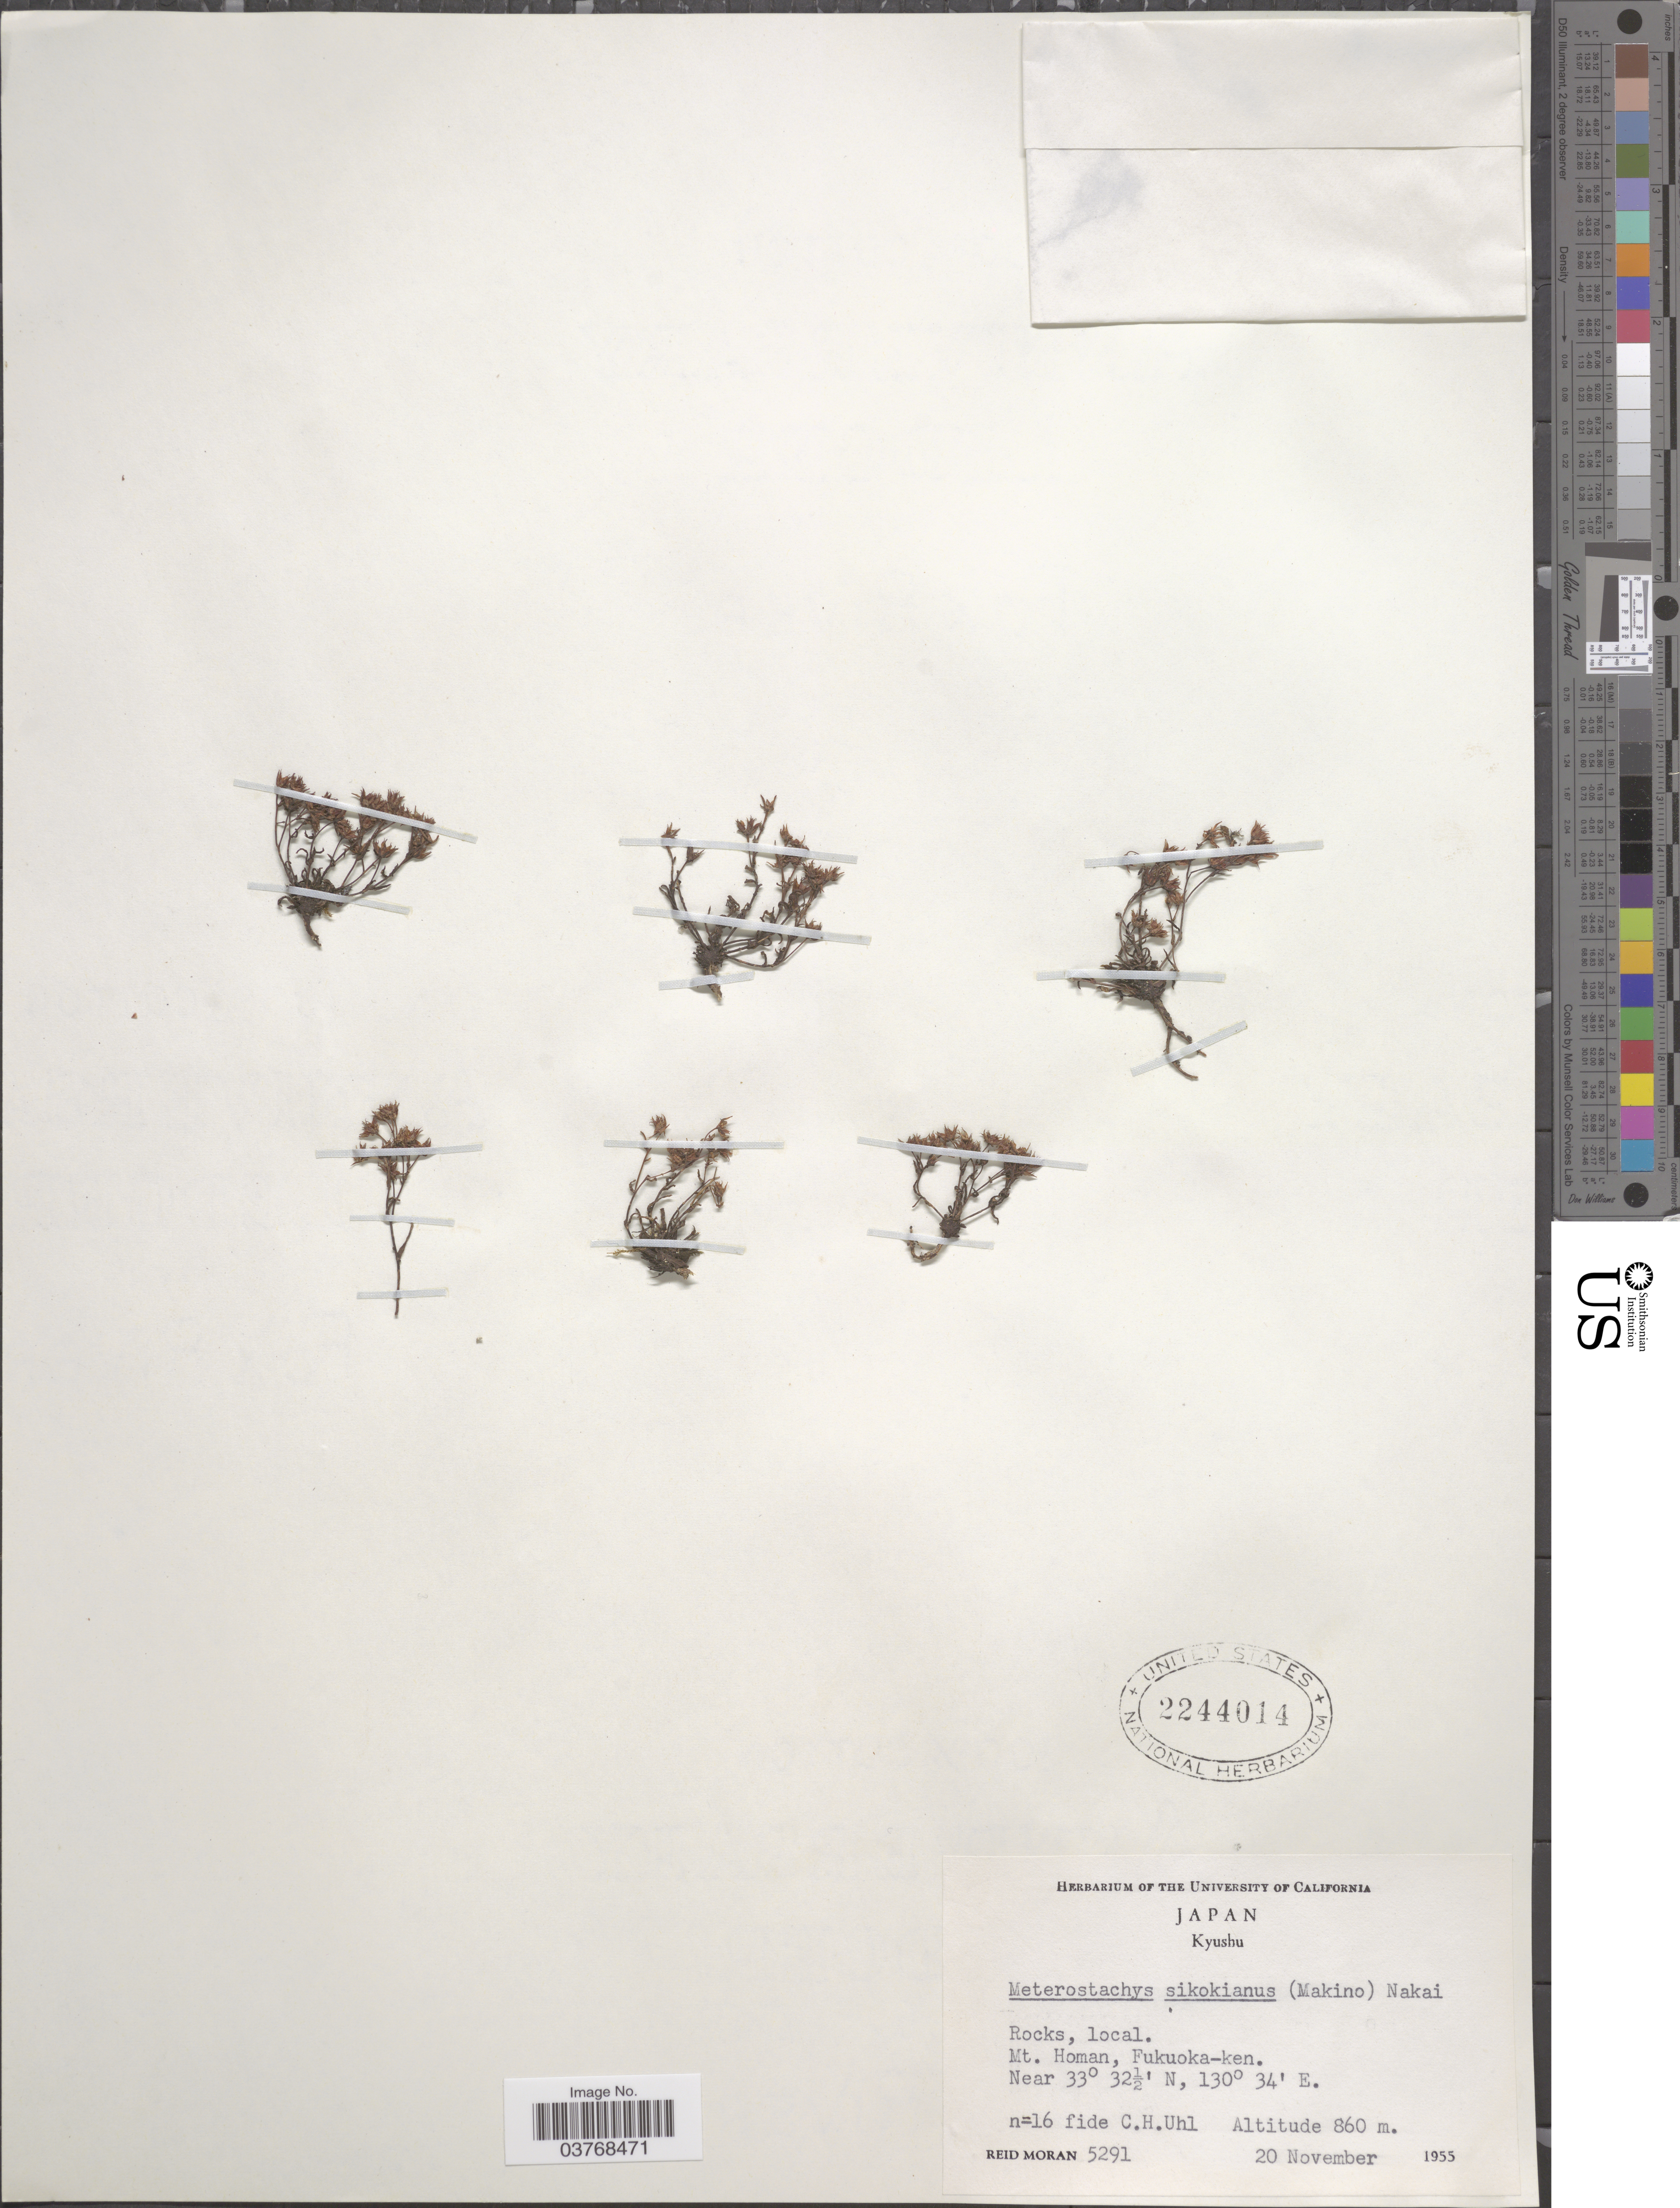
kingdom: Plantae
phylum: Tracheophyta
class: Magnoliopsida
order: Saxifragales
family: Crassulaceae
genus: Meterostachys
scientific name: Meterostachys sikokianus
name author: (Makino) Nakai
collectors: R. Moran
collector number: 5291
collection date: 1955-11-20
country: Japan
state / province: Hukuoka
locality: Kyushu. Mt. Homan, Fukuoka-ken.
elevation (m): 860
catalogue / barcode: US 2244014